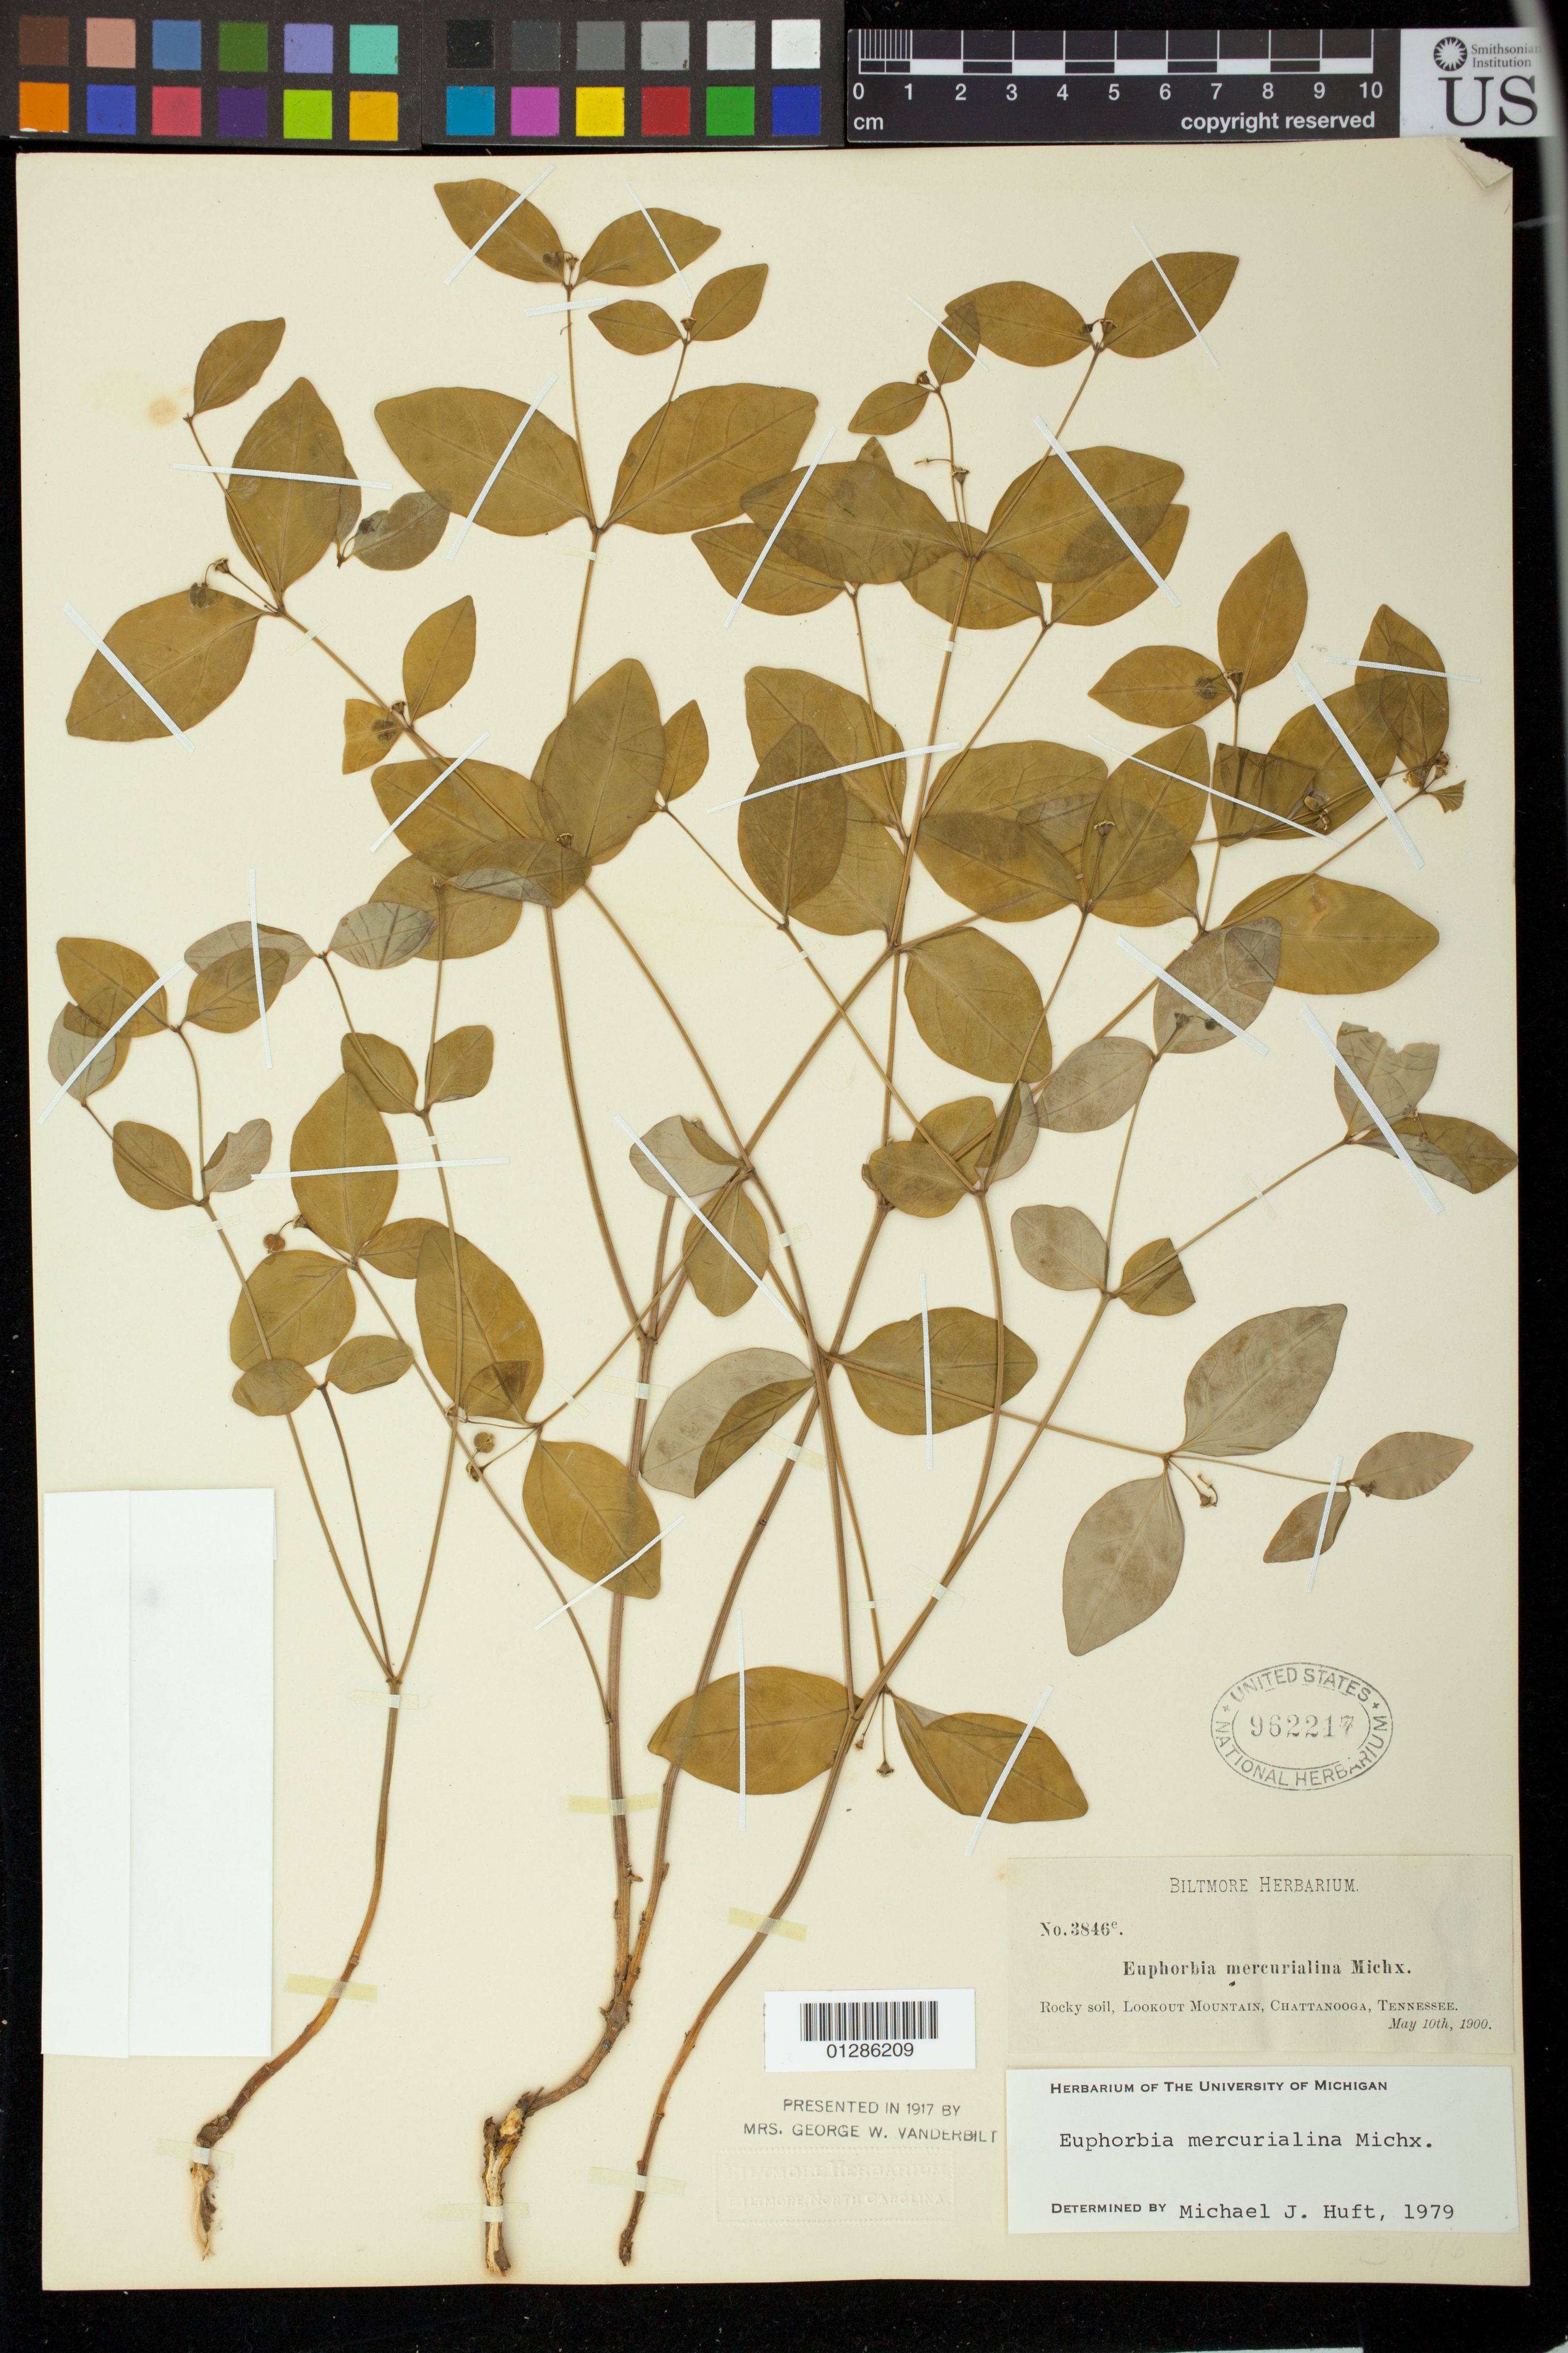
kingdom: Plantae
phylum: Tracheophyta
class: Magnoliopsida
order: Malpighiales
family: Euphorbiaceae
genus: Euphorbia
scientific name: Euphorbia mercurialina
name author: Michx.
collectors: ex herb. Biltmore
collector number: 3846e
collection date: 1900-05-10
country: United States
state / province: Tennessee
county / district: Hamilton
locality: Lookout Mountain, Chattanooga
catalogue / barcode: US 962217